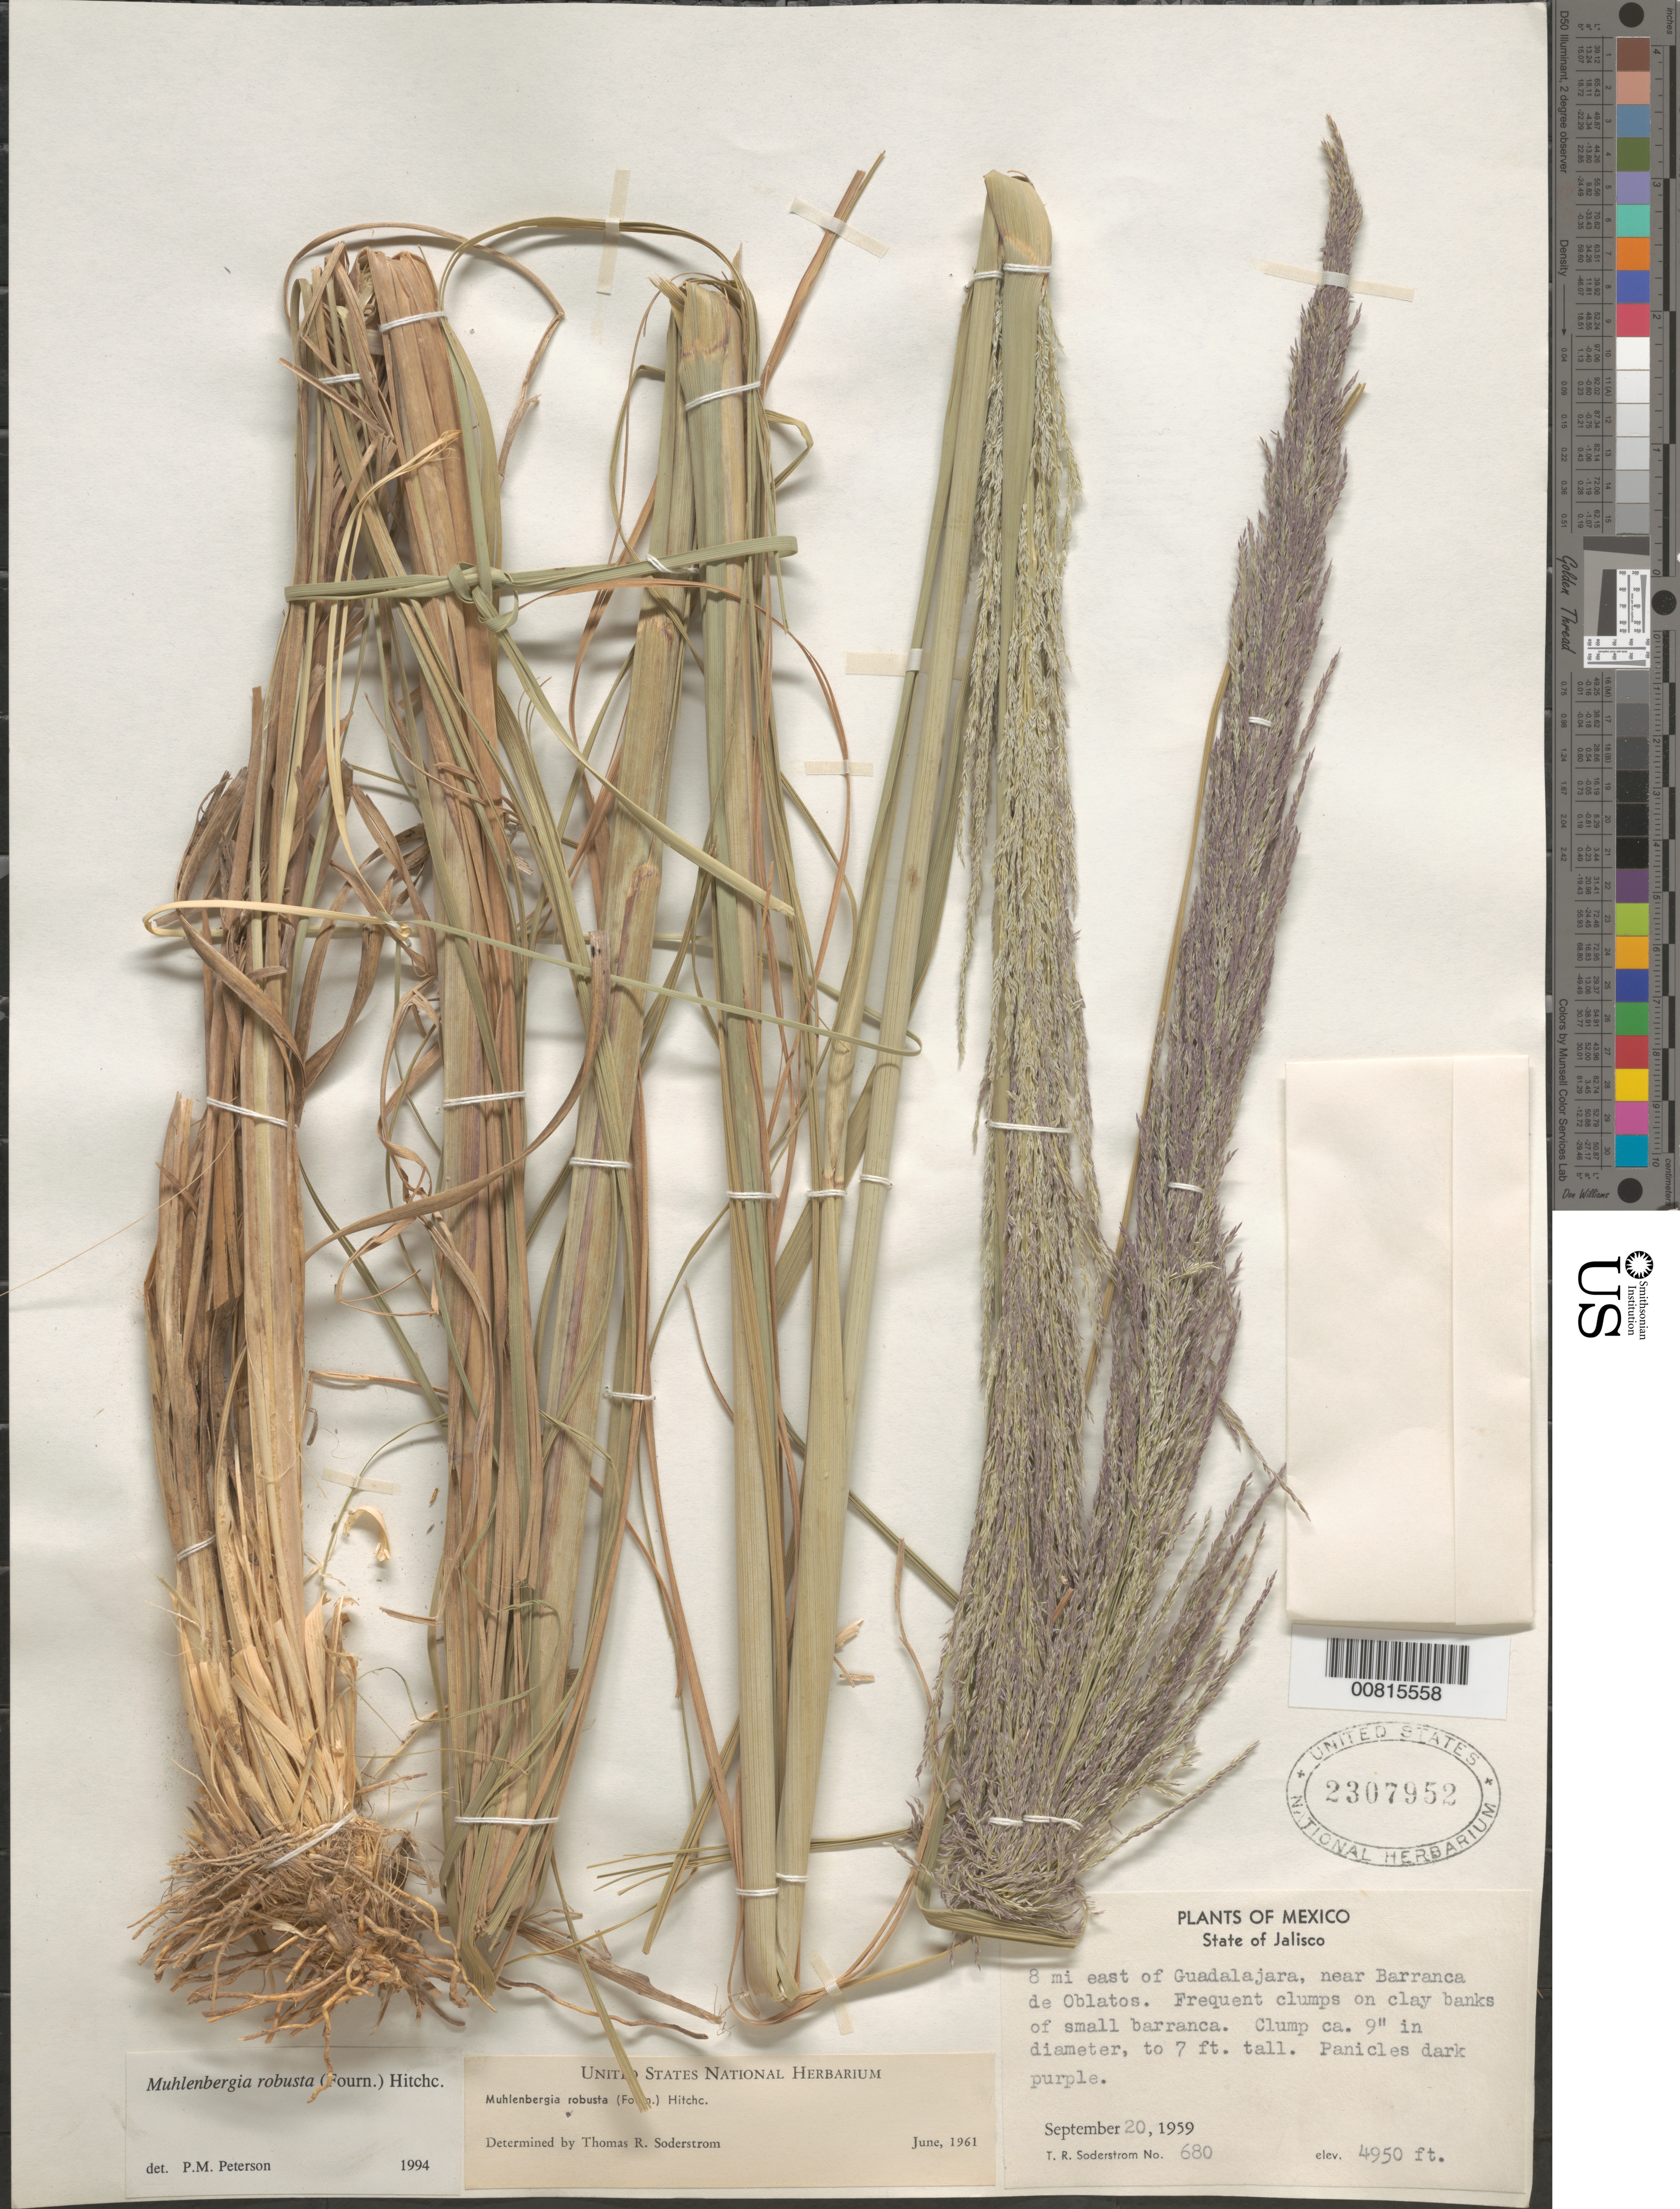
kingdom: Plantae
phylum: Tracheophyta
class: Liliopsida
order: Poales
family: Poaceae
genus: Muhlenbergia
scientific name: Muhlenbergia robusta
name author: (E. Fourn.) Hitchc.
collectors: T. R. Soderstrom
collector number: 680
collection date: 1959-09-20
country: Mexico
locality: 8 mi E of Guadalajara, near Barranca de Oblatos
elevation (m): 1509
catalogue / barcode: US 2307952